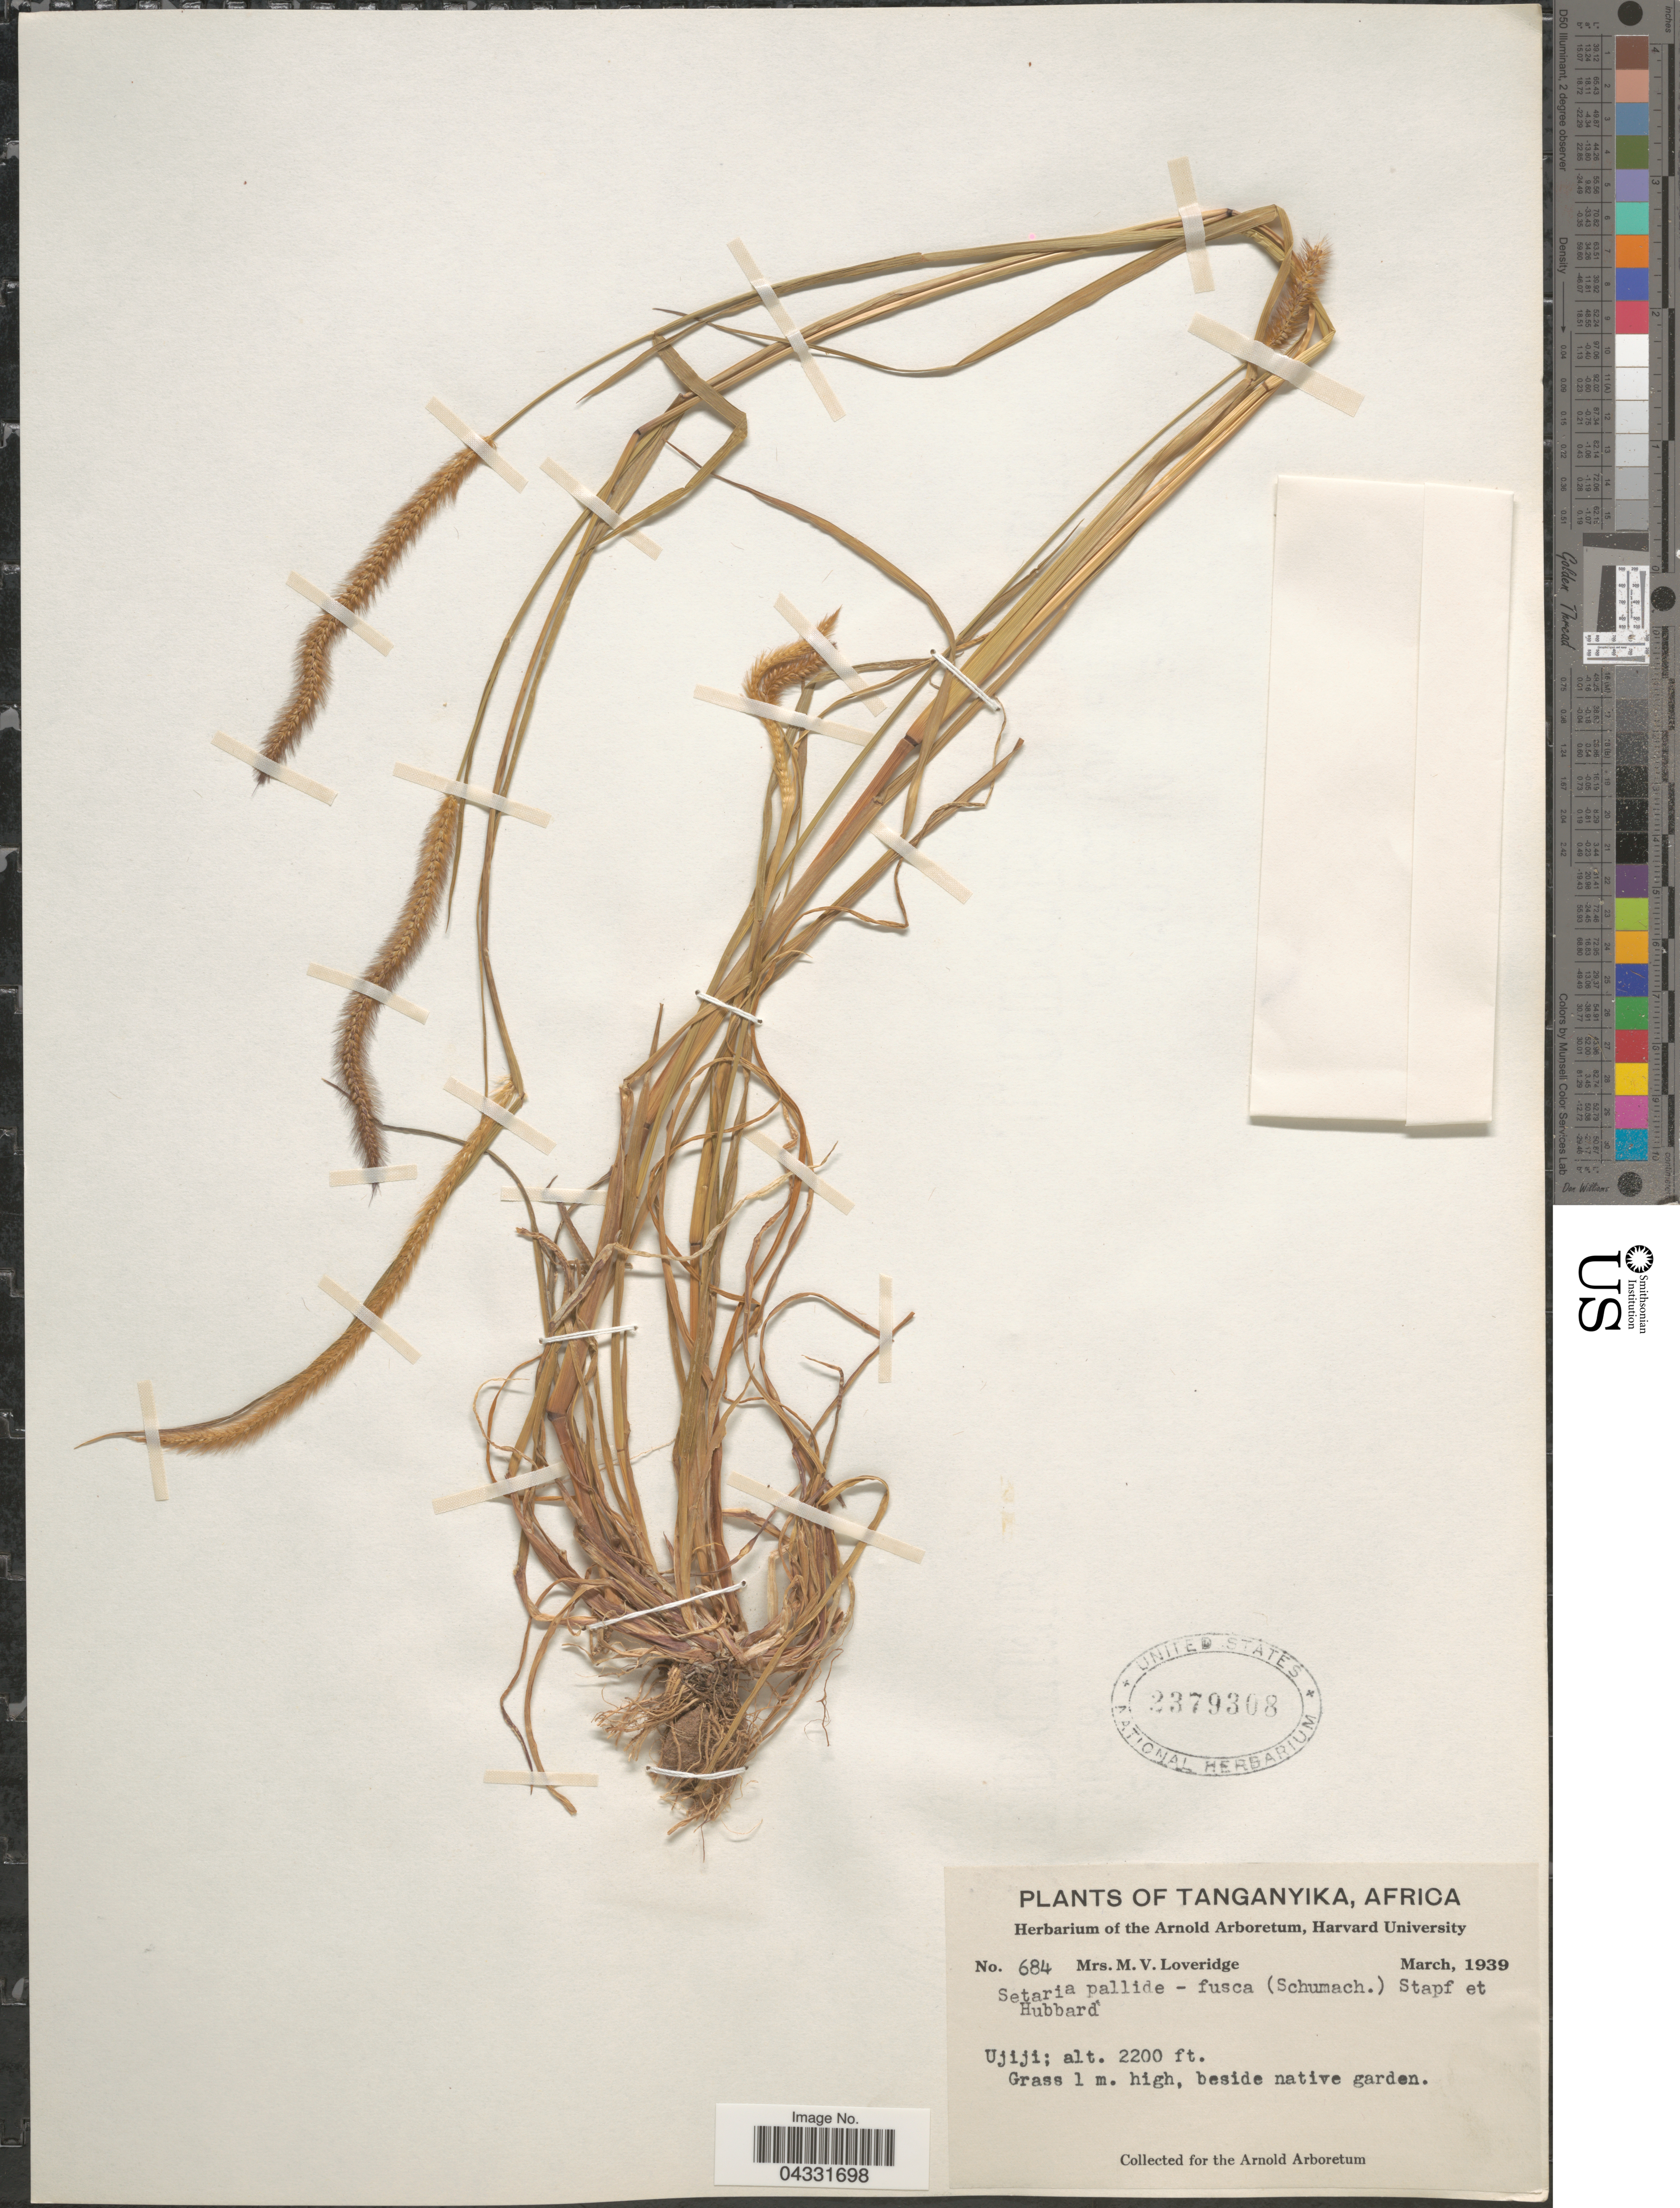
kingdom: Plantae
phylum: Tracheophyta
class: Liliopsida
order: Poales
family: Poaceae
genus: Setaria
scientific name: Setaria pallide-fusca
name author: (Schumach.) Stapf & C.E. Hubb.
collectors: M. Loveridge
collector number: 684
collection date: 1939-03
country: Tanzania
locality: Tanganyika. Ujiji.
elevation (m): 671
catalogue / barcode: US 2379308